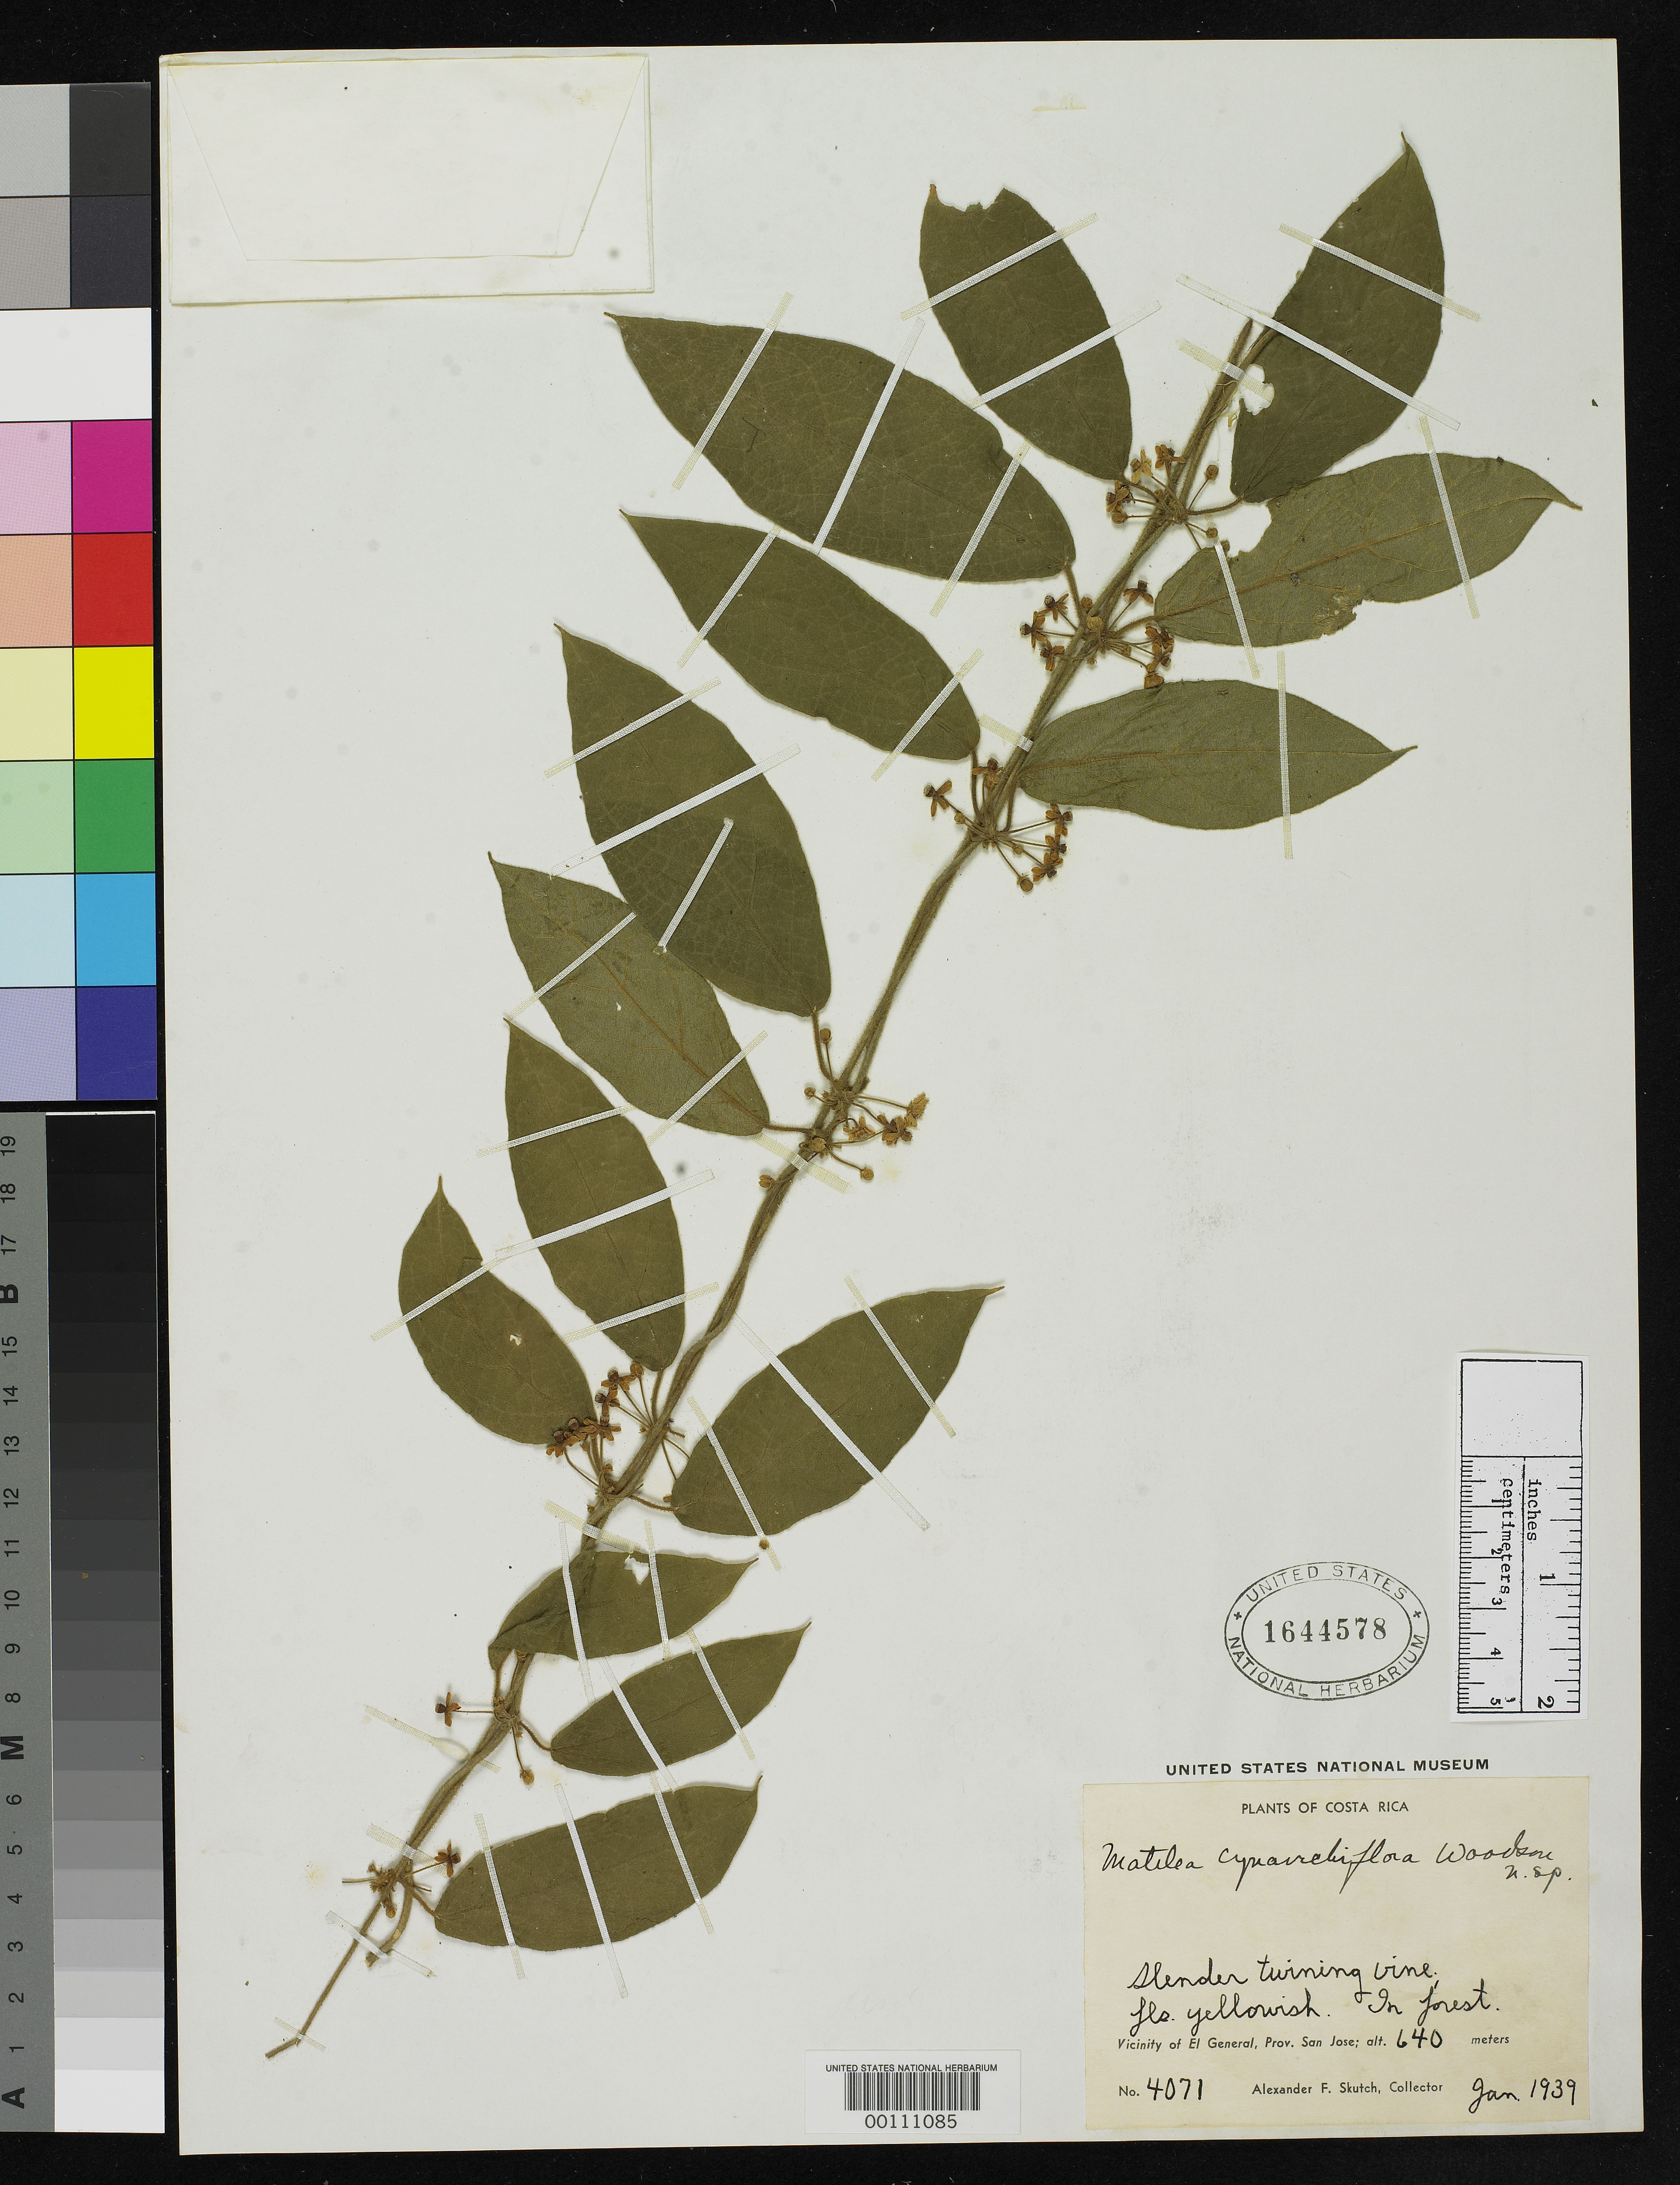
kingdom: Plantae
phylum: Tracheophyta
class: Magnoliopsida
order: Gentianales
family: Apocynaceae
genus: Matelea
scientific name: Matelea cynanchiflora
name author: Woodson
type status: Holotype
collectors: A. F. Skutch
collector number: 4071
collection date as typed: Jan 1939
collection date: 1939-01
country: Costa Rica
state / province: San José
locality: Vicinity of El General.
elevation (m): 640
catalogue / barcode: US 1644578